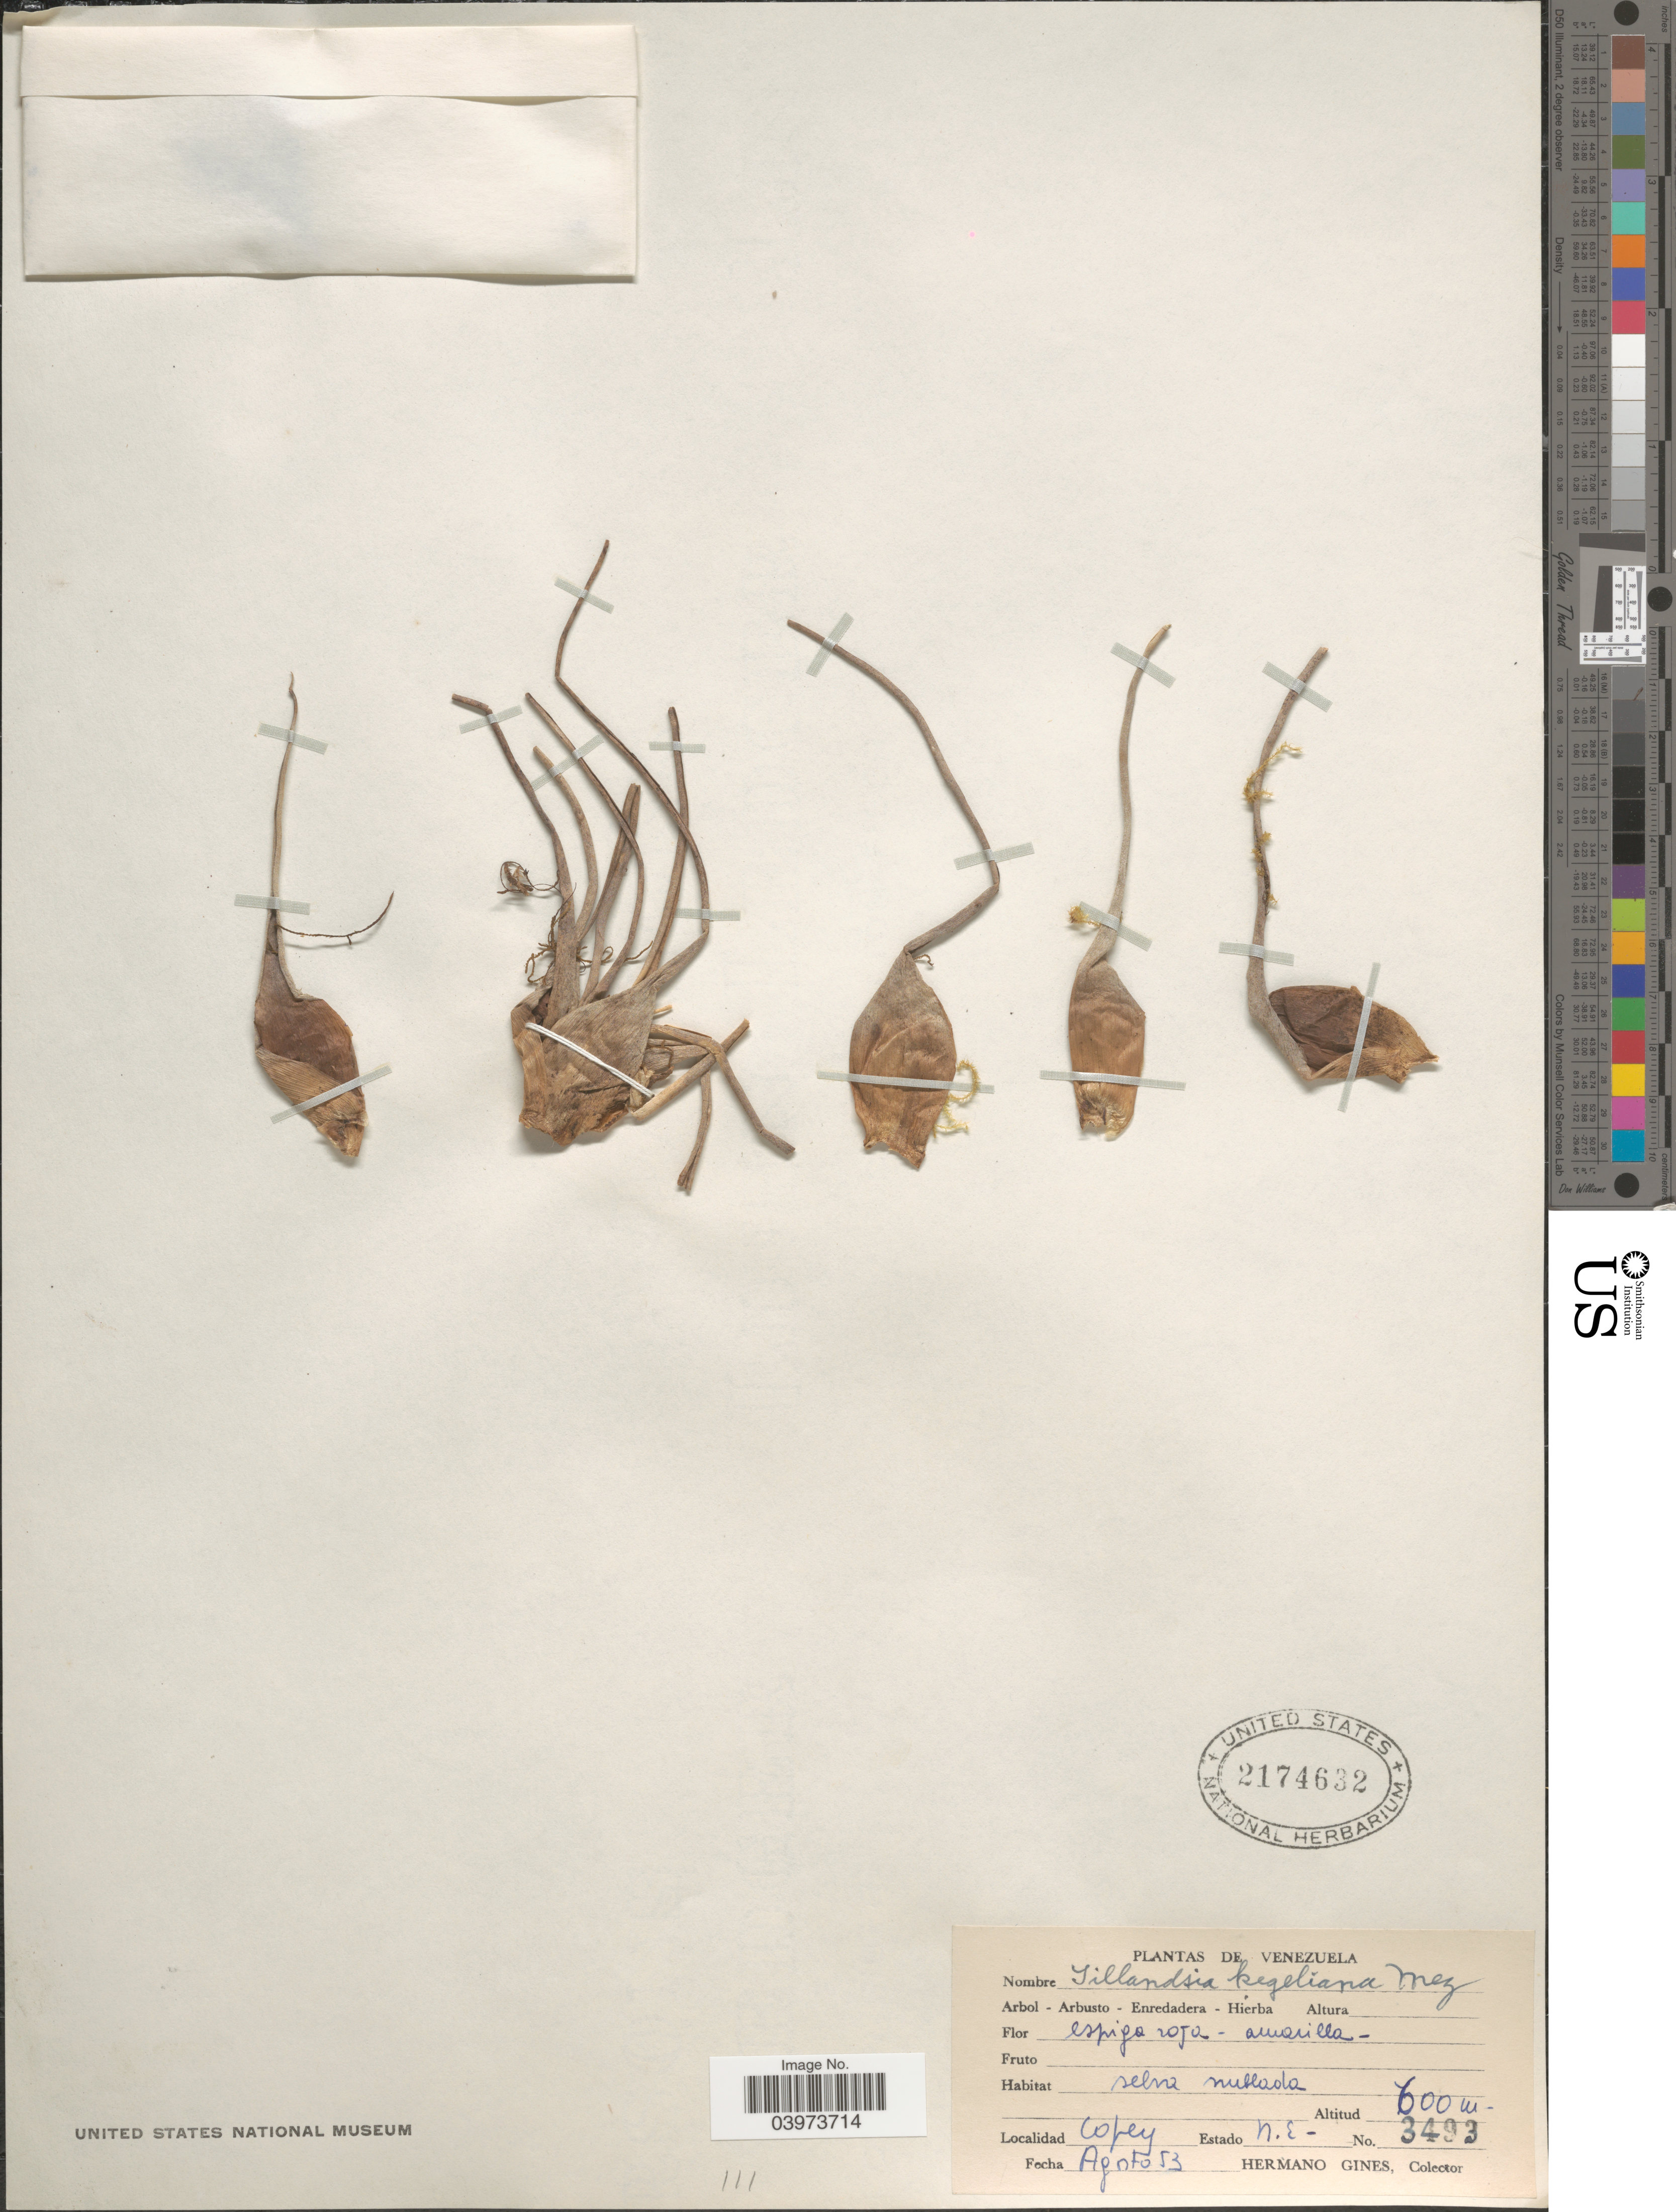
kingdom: Plantae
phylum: Tracheophyta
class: Liliopsida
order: Poales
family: Bromeliaceae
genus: Tillandsia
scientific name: Tillandsia kegeliana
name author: Mez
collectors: Bro. Gines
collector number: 3493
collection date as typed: Transcribed d/m/y: /8/53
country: Venezuela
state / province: Nueva Esparta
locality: Copey.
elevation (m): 600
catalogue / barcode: US 2174632